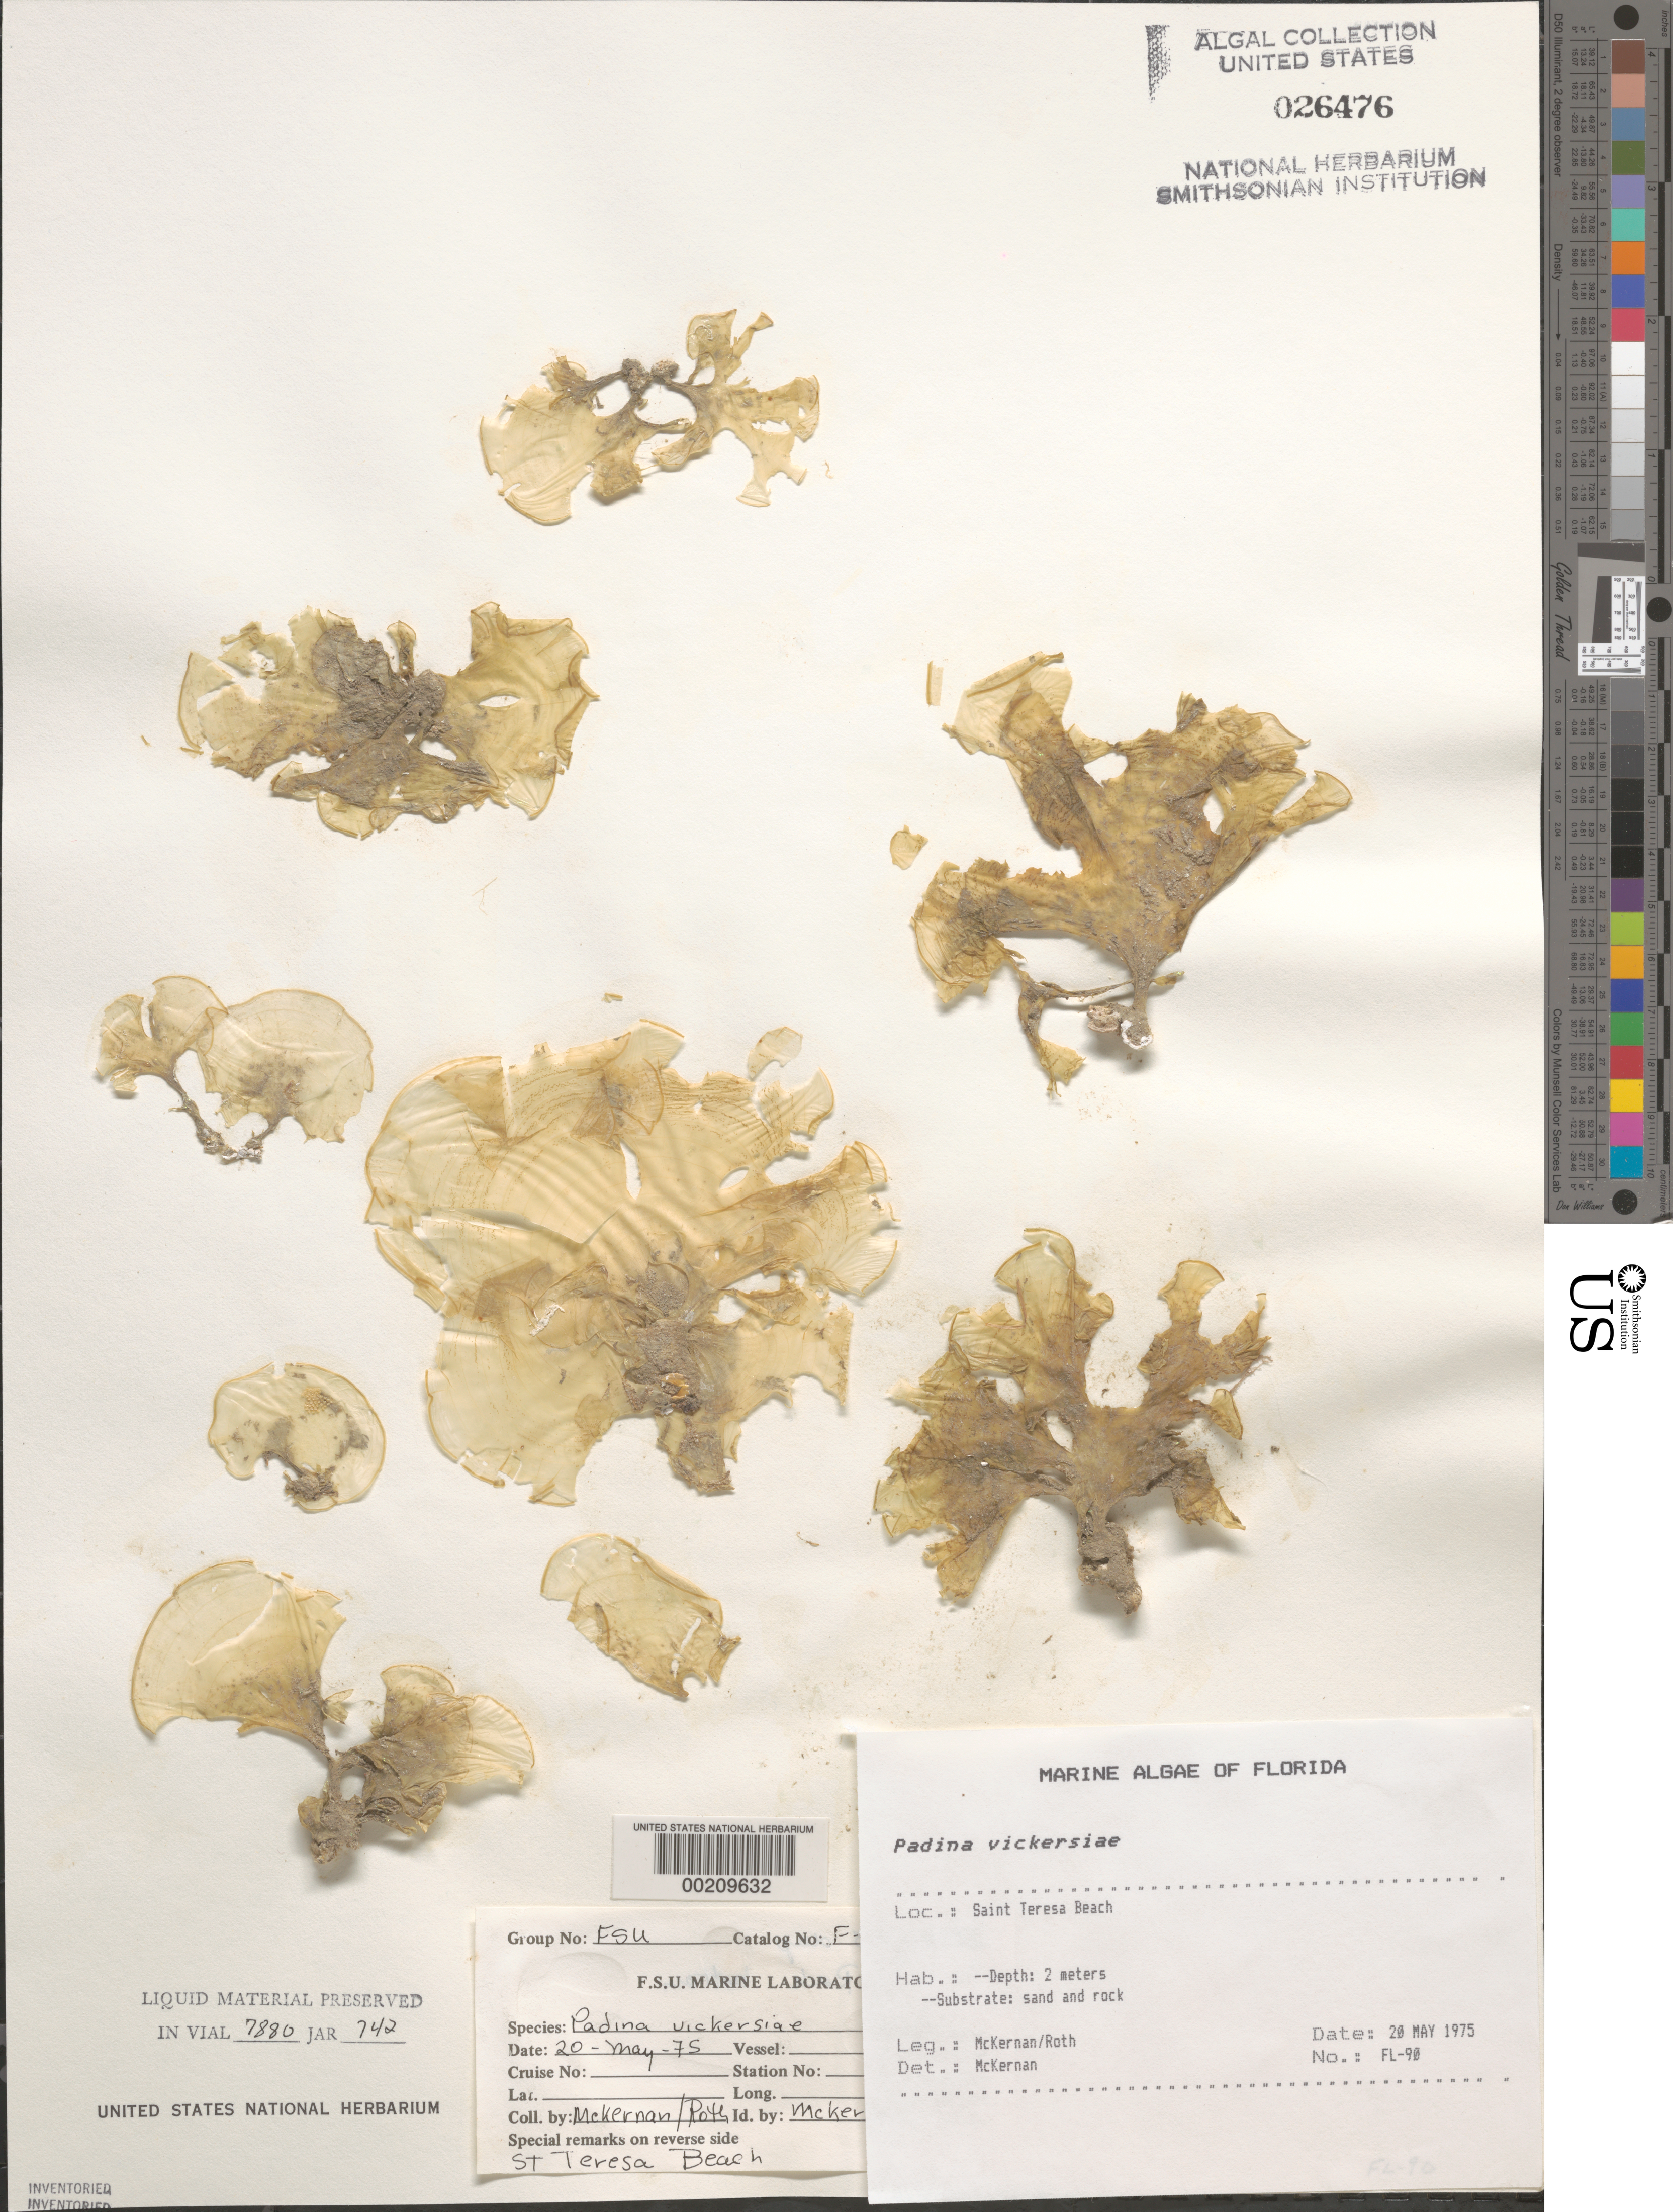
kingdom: Chromista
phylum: Ochrophyta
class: Phaeophyceae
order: Dictyotales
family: Dictyotaceae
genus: Padina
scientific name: Padina gymnospora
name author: (Kütz.) O.G. Sond.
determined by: Algae name updating Project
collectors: -. McKernan & W. C. Roth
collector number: Fl-90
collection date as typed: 20 May 1975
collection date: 1975-05-20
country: United States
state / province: Florida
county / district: Franklin County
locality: Saint Teresa Beach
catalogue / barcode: US 26476